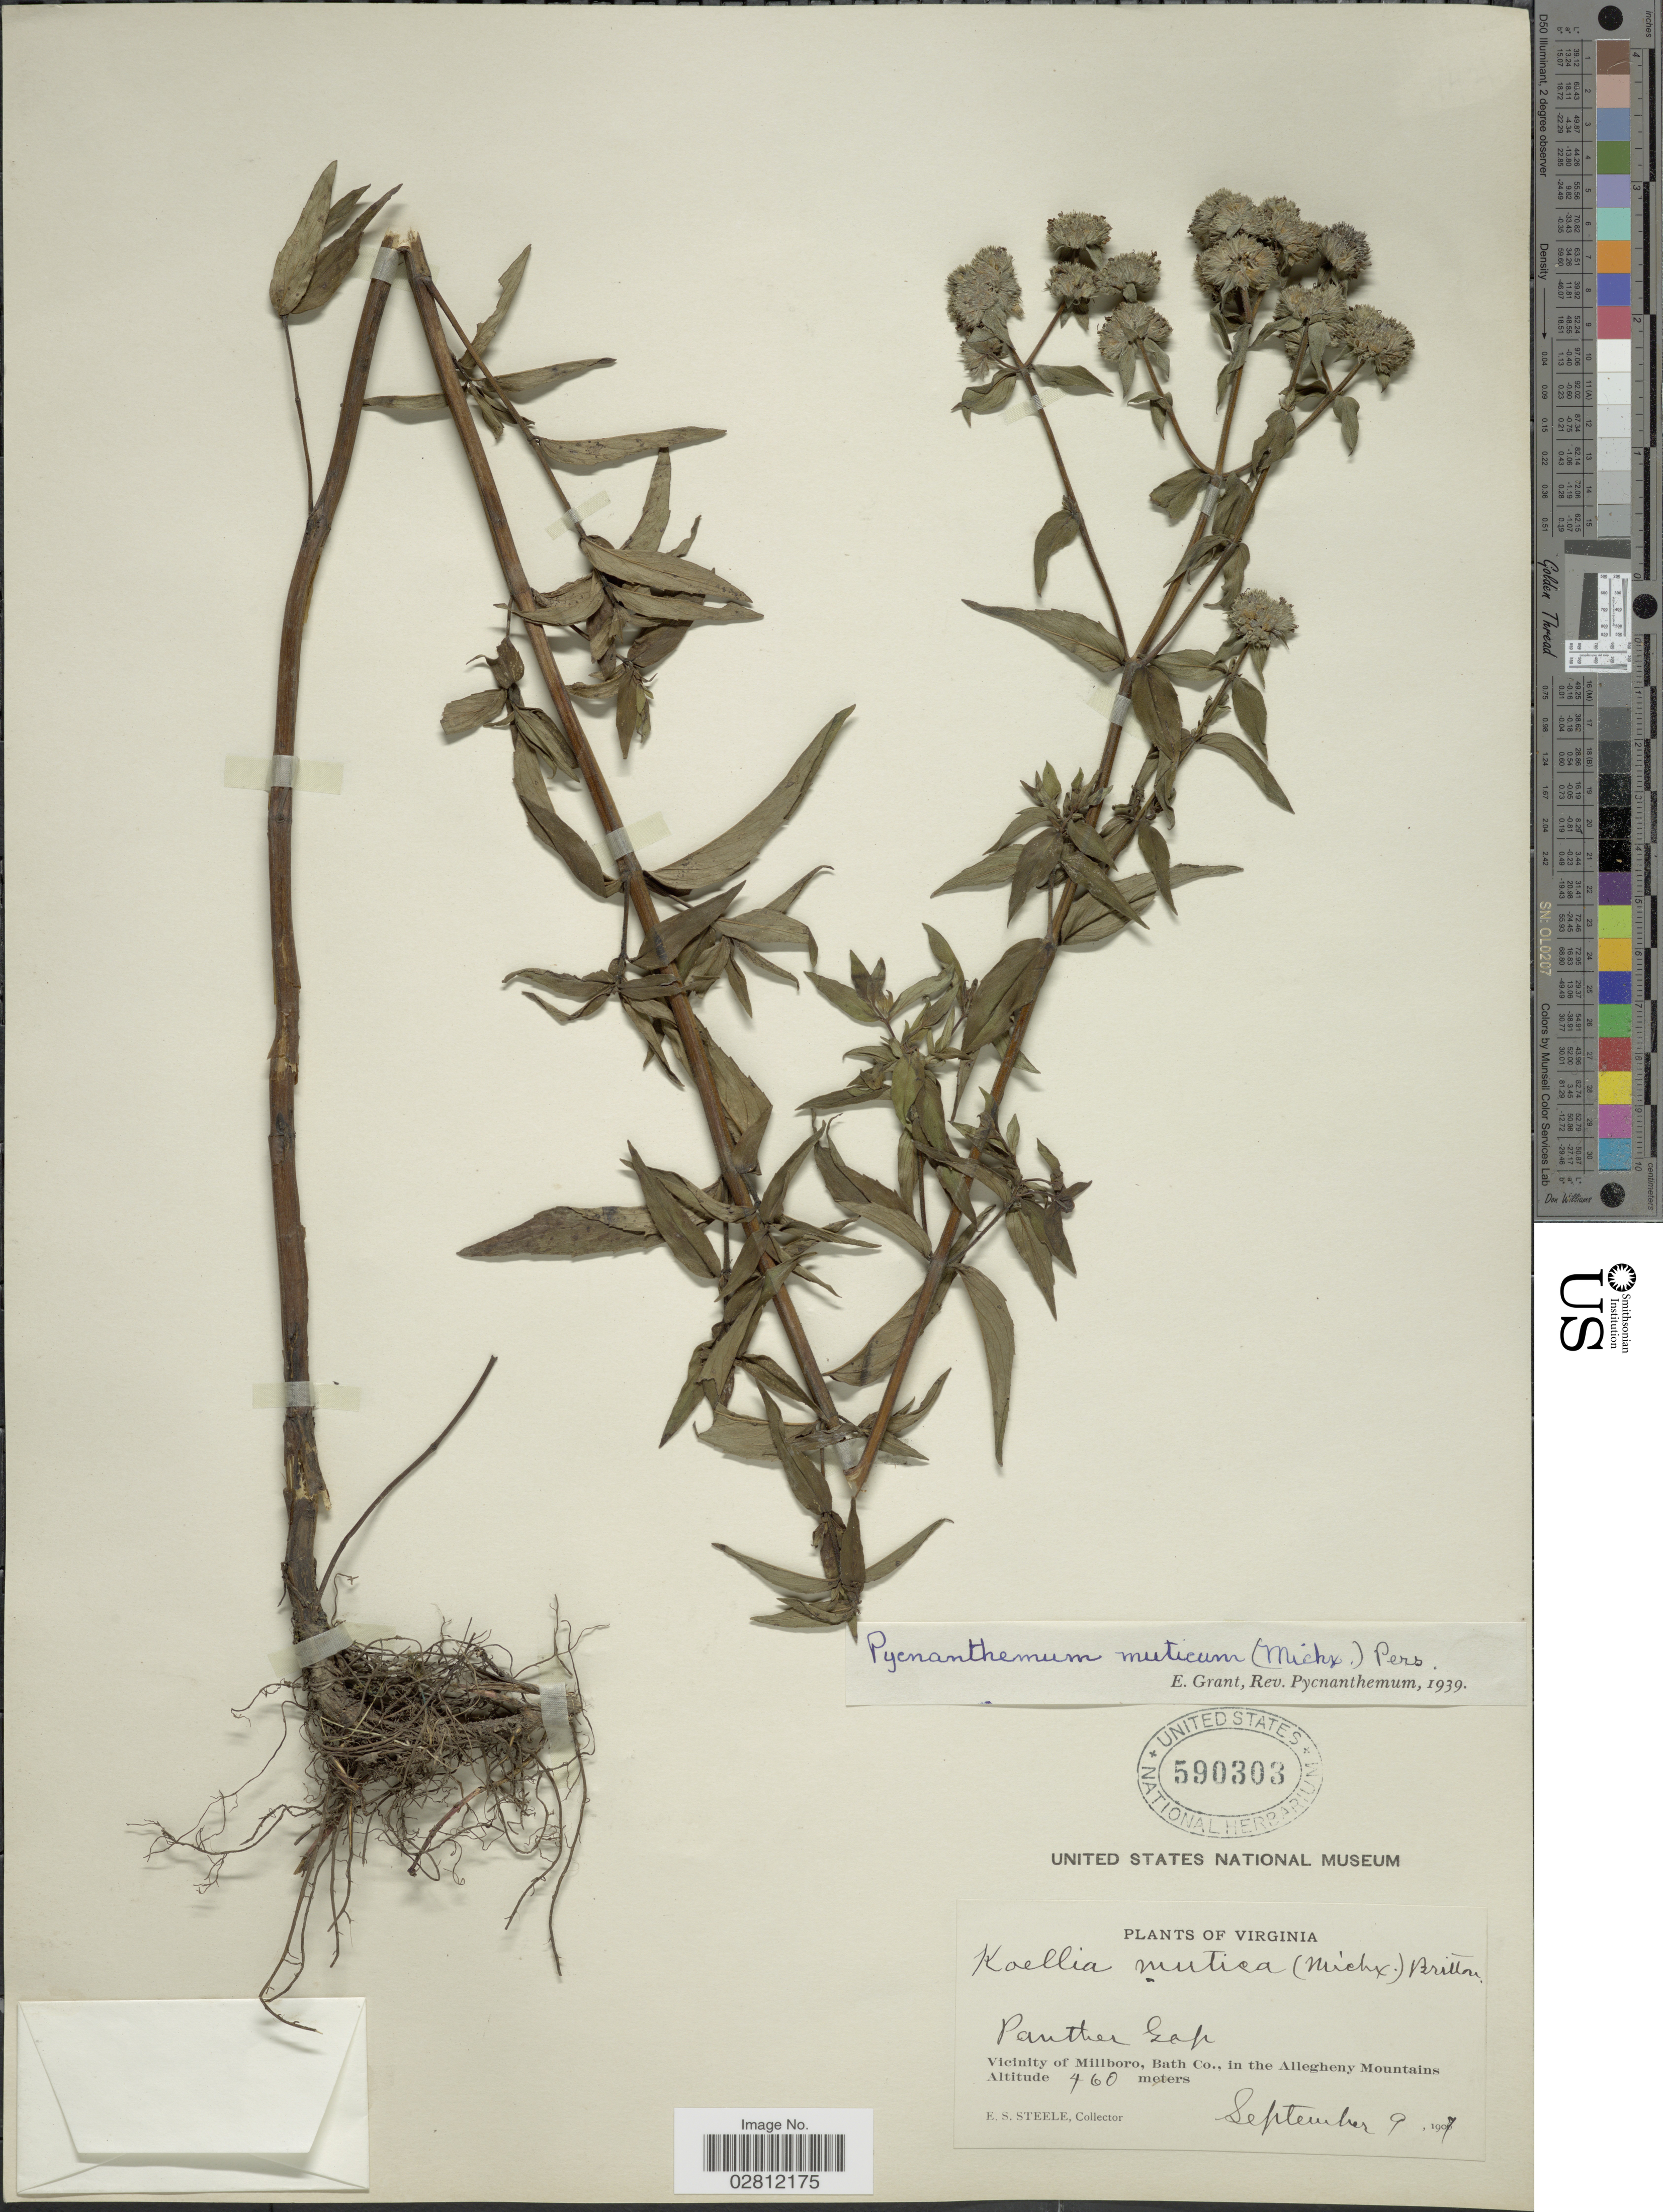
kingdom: Plantae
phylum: Tracheophyta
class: Magnoliopsida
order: Lamiales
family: Lamiaceae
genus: Pycnanthemum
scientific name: Pycnanthemum muticum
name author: (Michx.) Pers.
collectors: E. Steele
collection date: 1907-09-09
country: United States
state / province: Virginia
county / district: Bath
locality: Panther Gap, Vicinity of Millboro, Bath Co., in the Allegheny Mountains.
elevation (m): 460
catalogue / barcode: US 590303